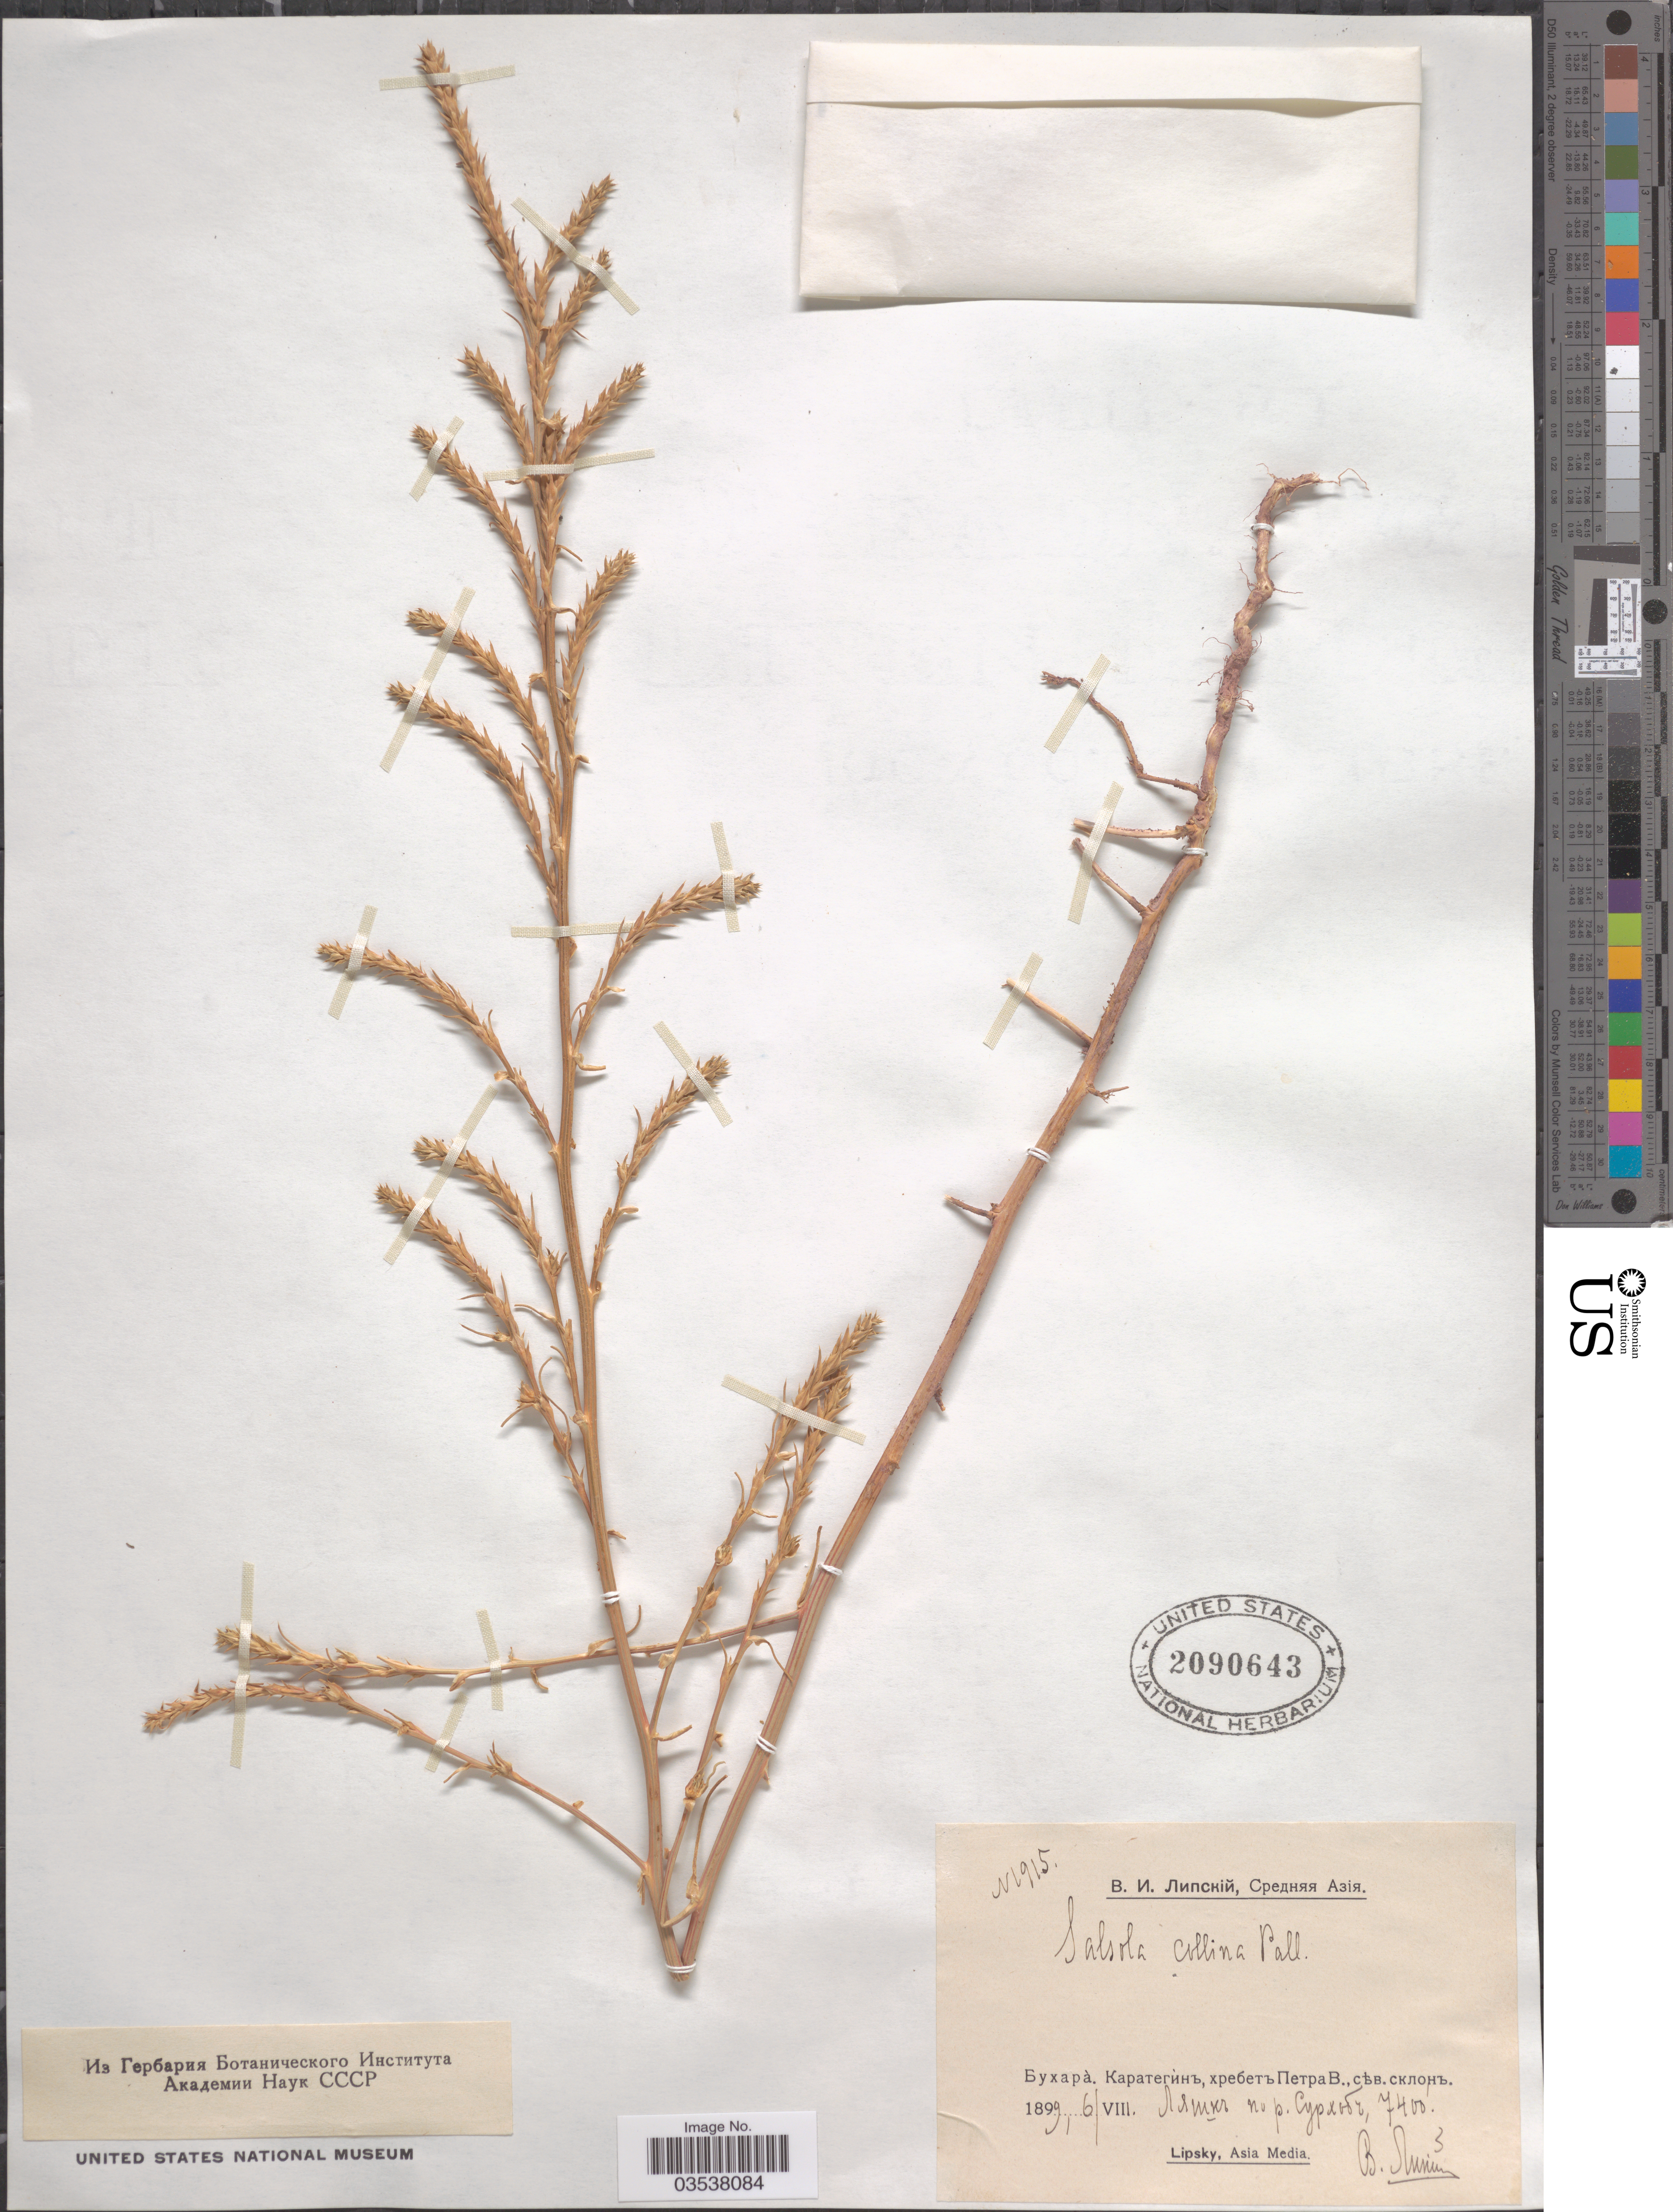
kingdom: Plantae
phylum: Tracheophyta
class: Magnoliopsida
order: Caryophyllales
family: Amaranthaceae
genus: Salsola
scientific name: Salsola collina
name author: Pall.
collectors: Lipsky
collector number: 1915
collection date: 1899-08-06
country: Tajikistan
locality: Karategin, along river Surkhob, khrebet of Peter the Great. Asia Media.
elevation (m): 2256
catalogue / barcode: US 2090643